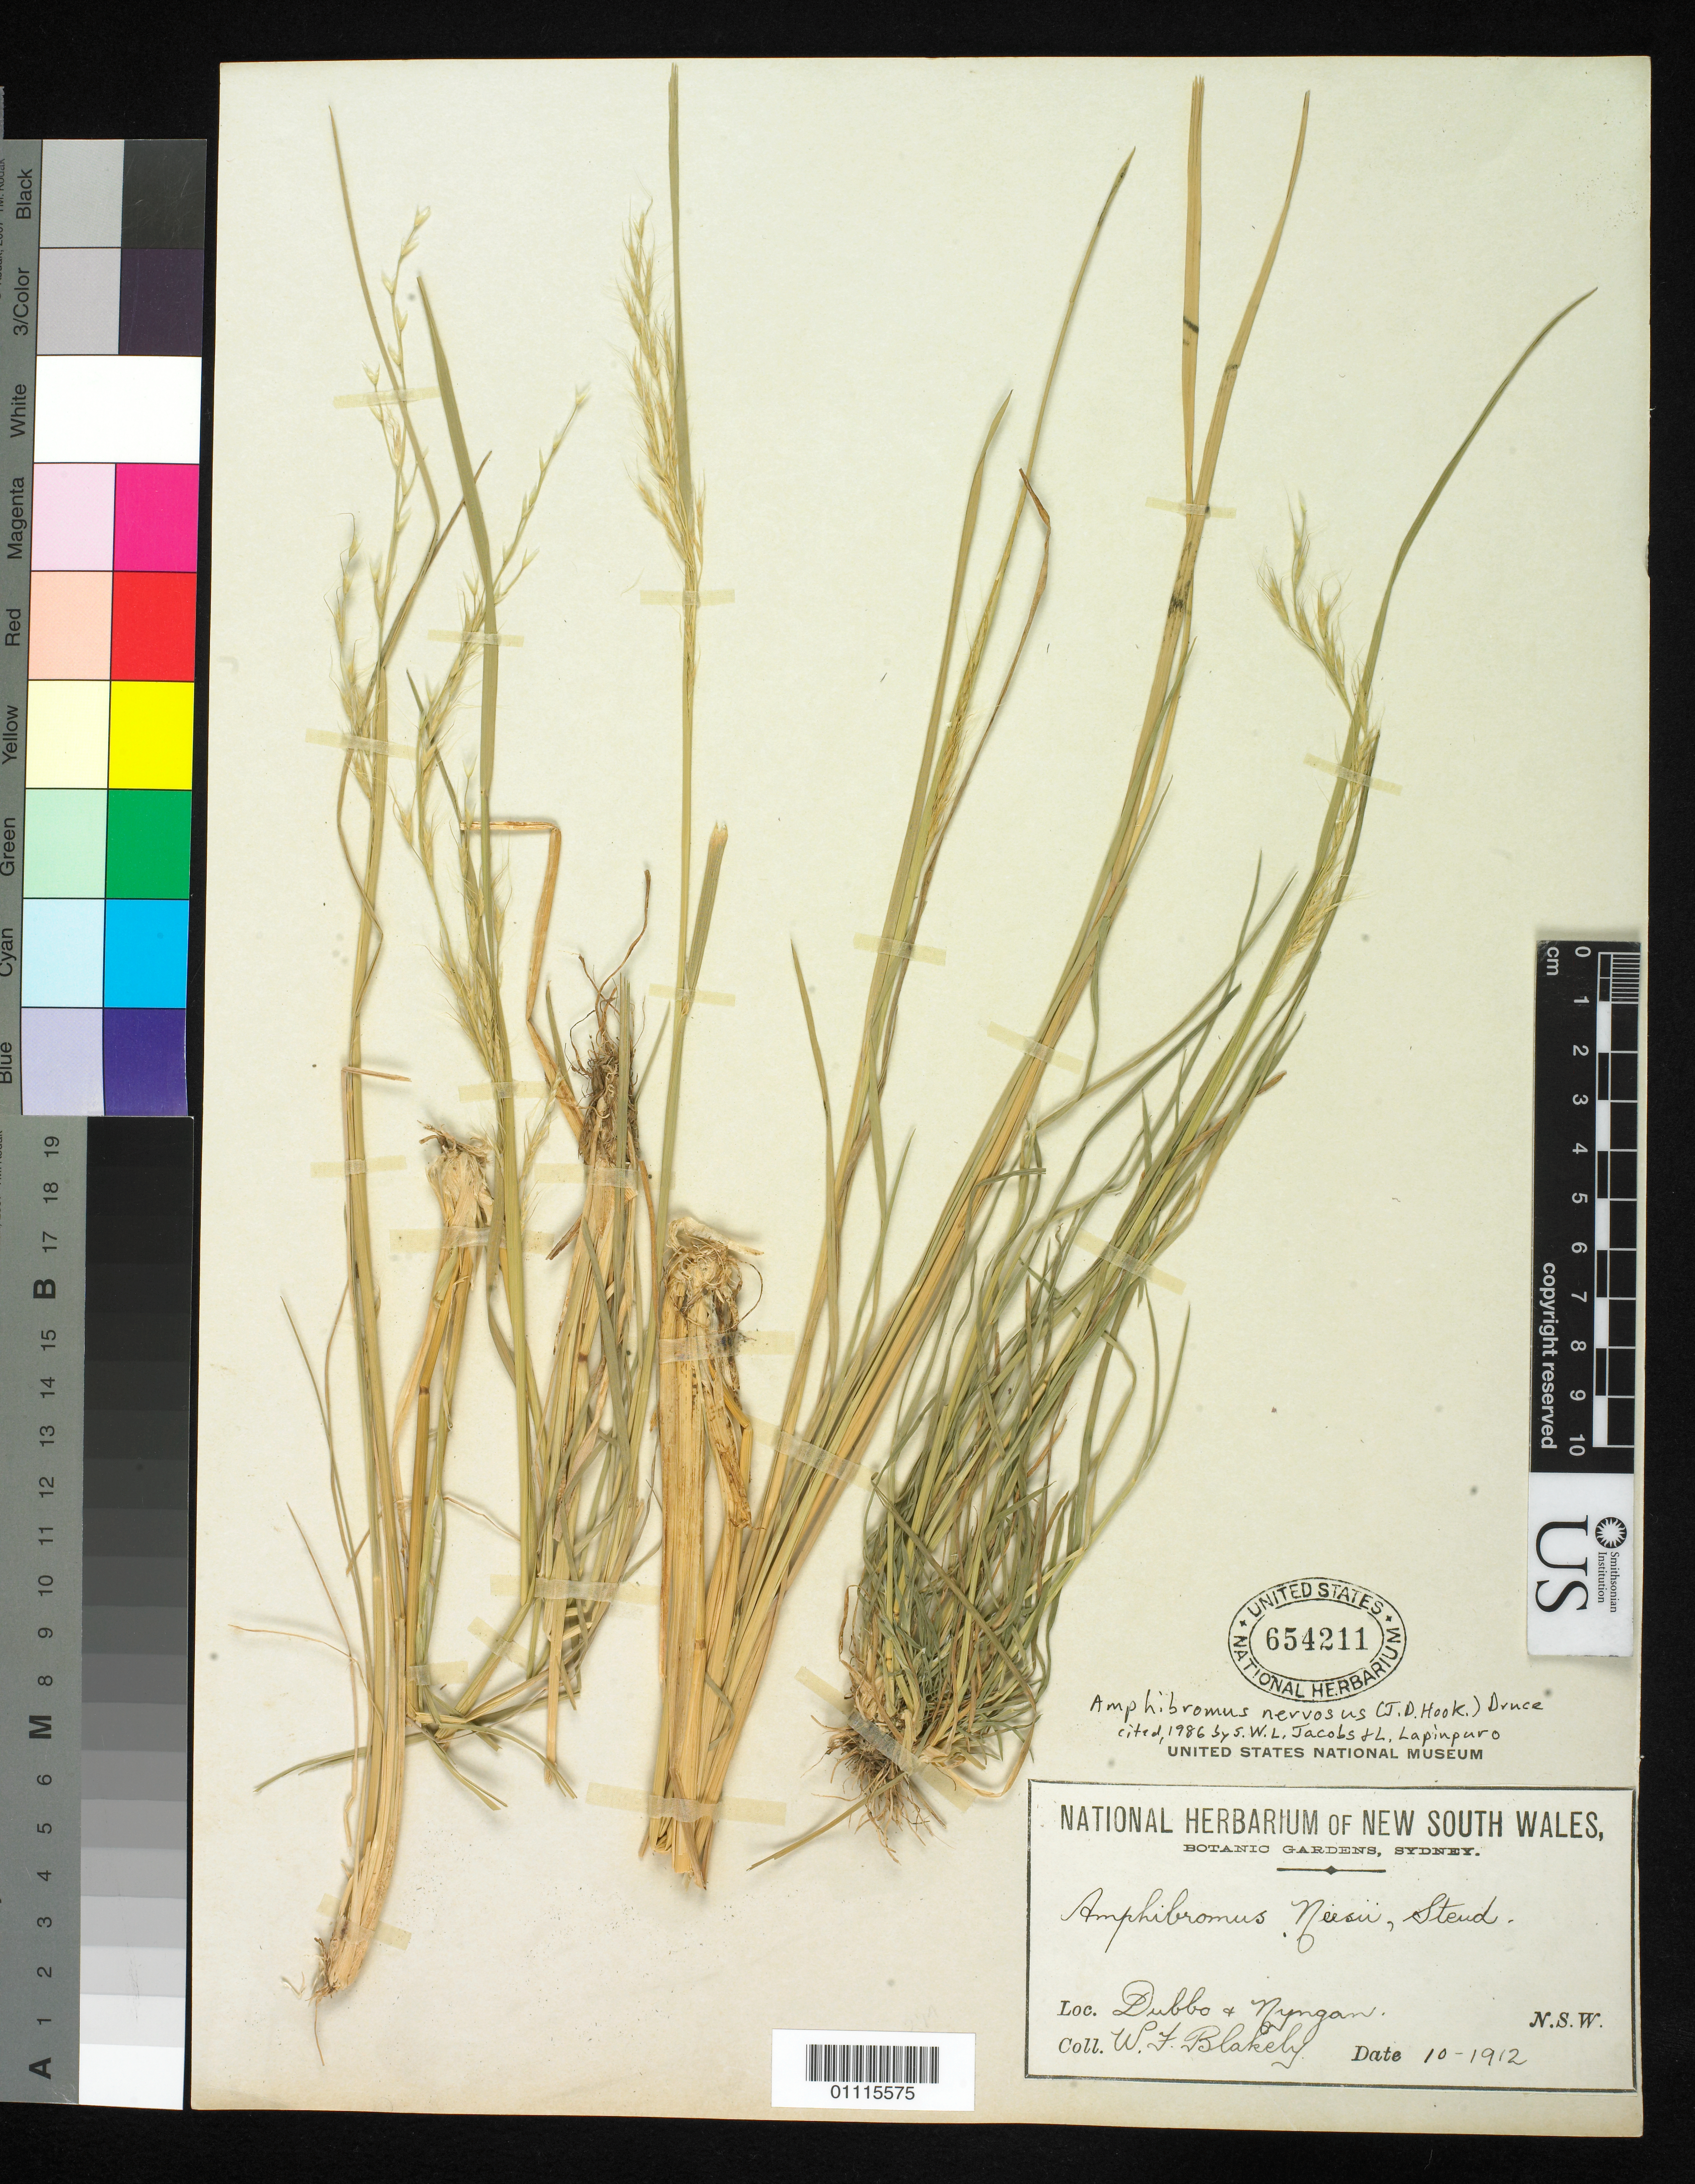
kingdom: Plantae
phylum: Tracheophyta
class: Liliopsida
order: Poales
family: Poaceae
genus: Amphibromus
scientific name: Amphibromus nervosus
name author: (Hook. f.) Baill.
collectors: W. Blakely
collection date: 1912-10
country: Australia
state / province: New South Wales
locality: Dubbo & Nyngan.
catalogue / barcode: US 654211